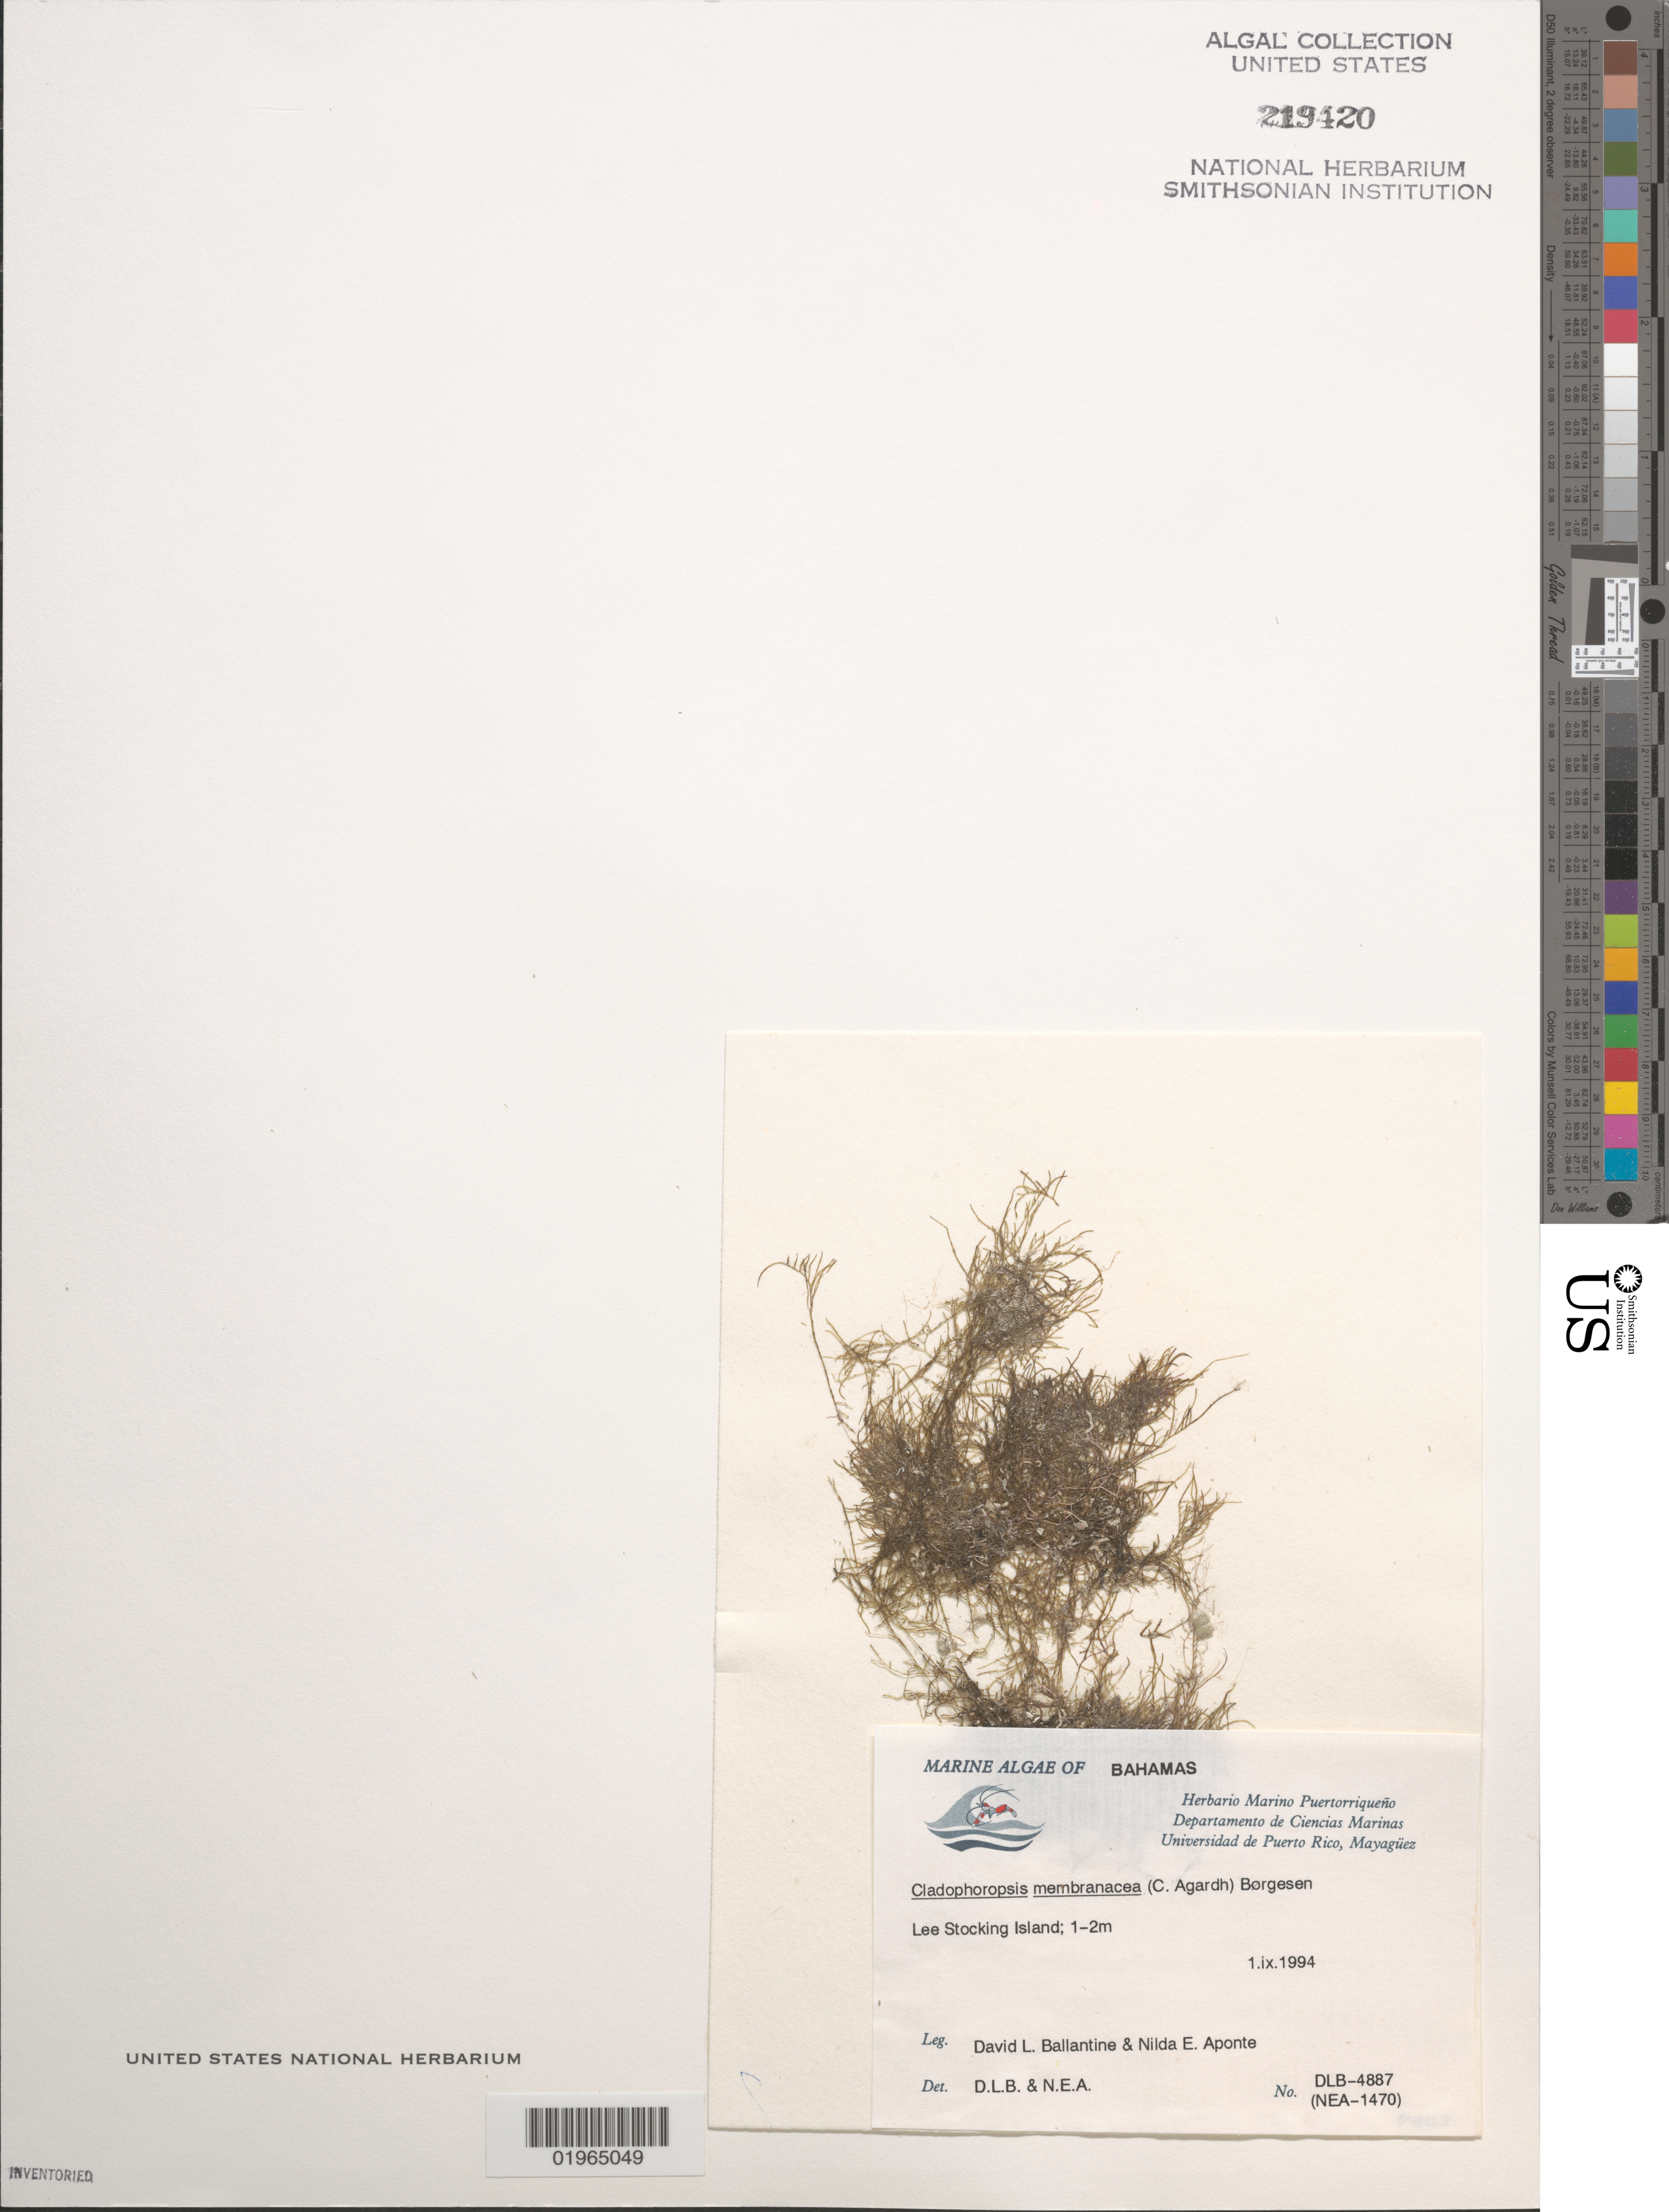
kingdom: Plantae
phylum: Chlorophyta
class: Ulvophyceae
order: Siphonocladales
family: Boodleaceae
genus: Cladophoropsis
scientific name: Cladophoropsis membranacea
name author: (Hofman-Bang) Børgesen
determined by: Ballantine, D. L.; Aponte, N. E.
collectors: D.L. Ballantine & N. E. Aponte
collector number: DLB-4887, NEA-1470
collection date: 1994-09-01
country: Bahamas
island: Lee Stocking Island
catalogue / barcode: US 219420